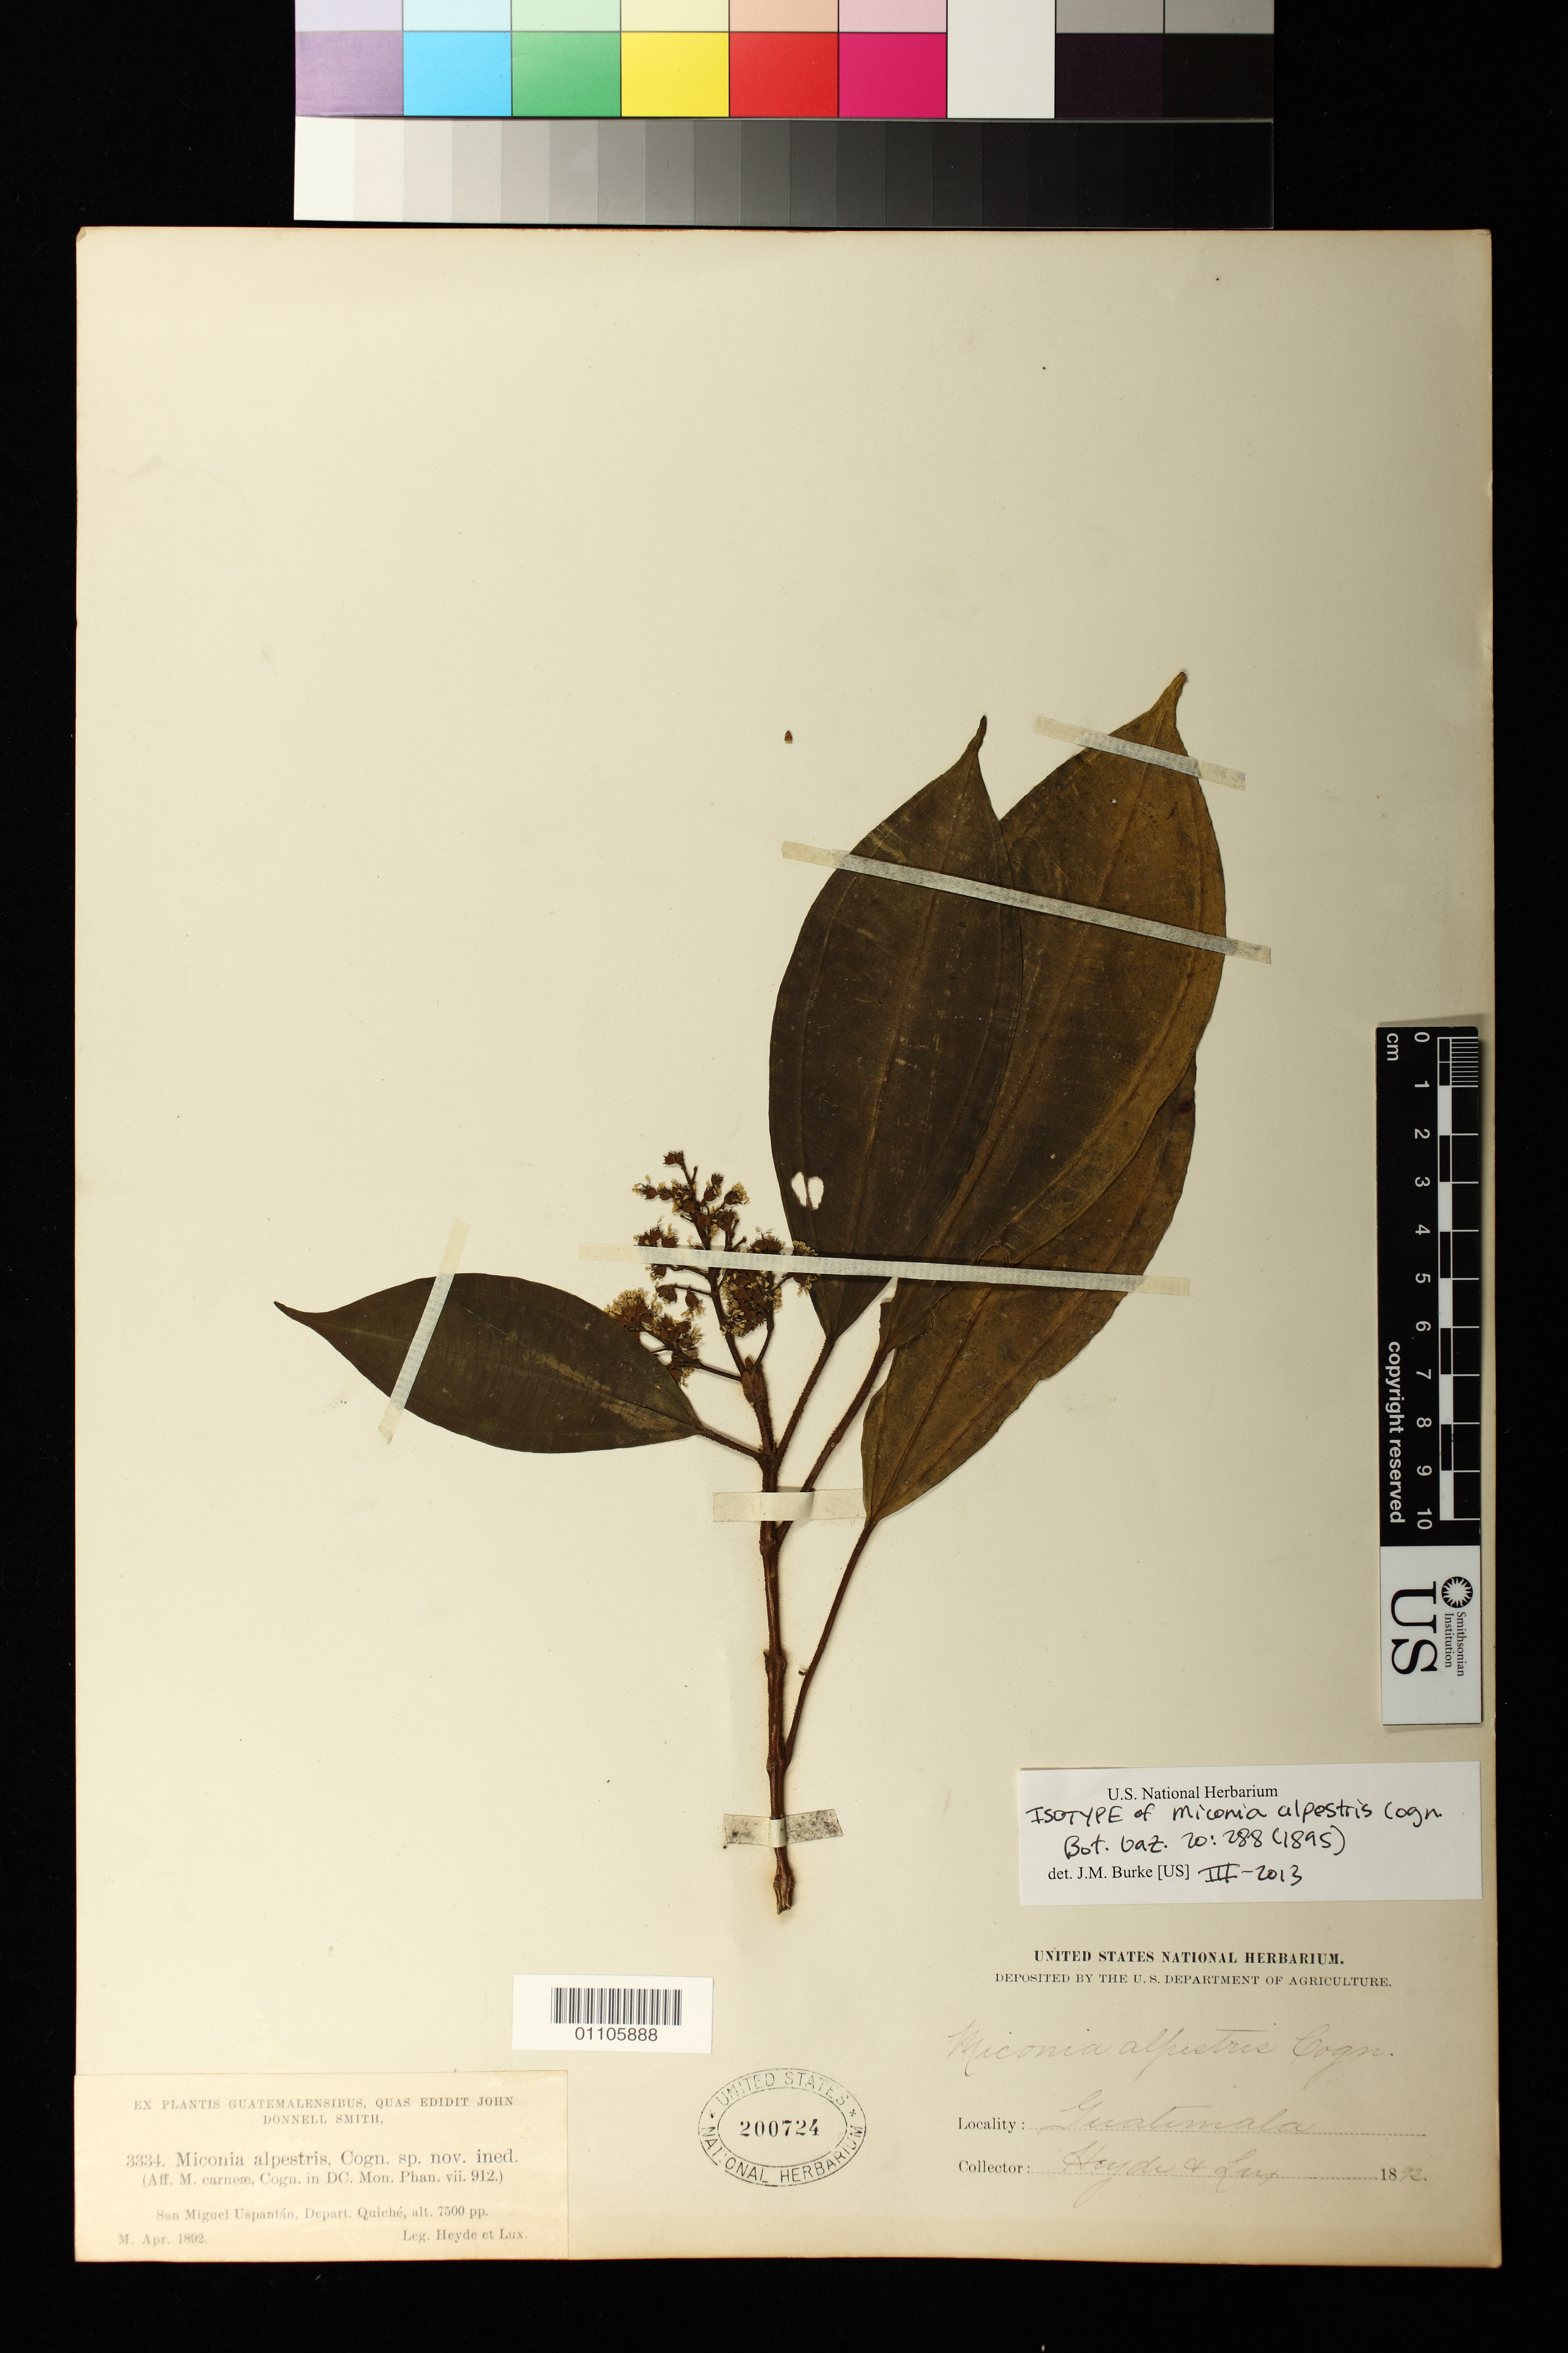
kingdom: Plantae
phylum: Tracheophyta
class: Magnoliopsida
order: Myrtales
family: Melastomataceae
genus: Miconia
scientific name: Miconia alpestris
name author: Cogn. ex Donn. Sm.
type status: Isotype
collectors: E. T. Heyde & E. Lux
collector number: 3334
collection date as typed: Apr 1892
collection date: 1892-04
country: Guatemala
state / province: El Quiché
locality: San Miguel Uspantán, Depart. Quiché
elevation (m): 2286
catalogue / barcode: US 200724